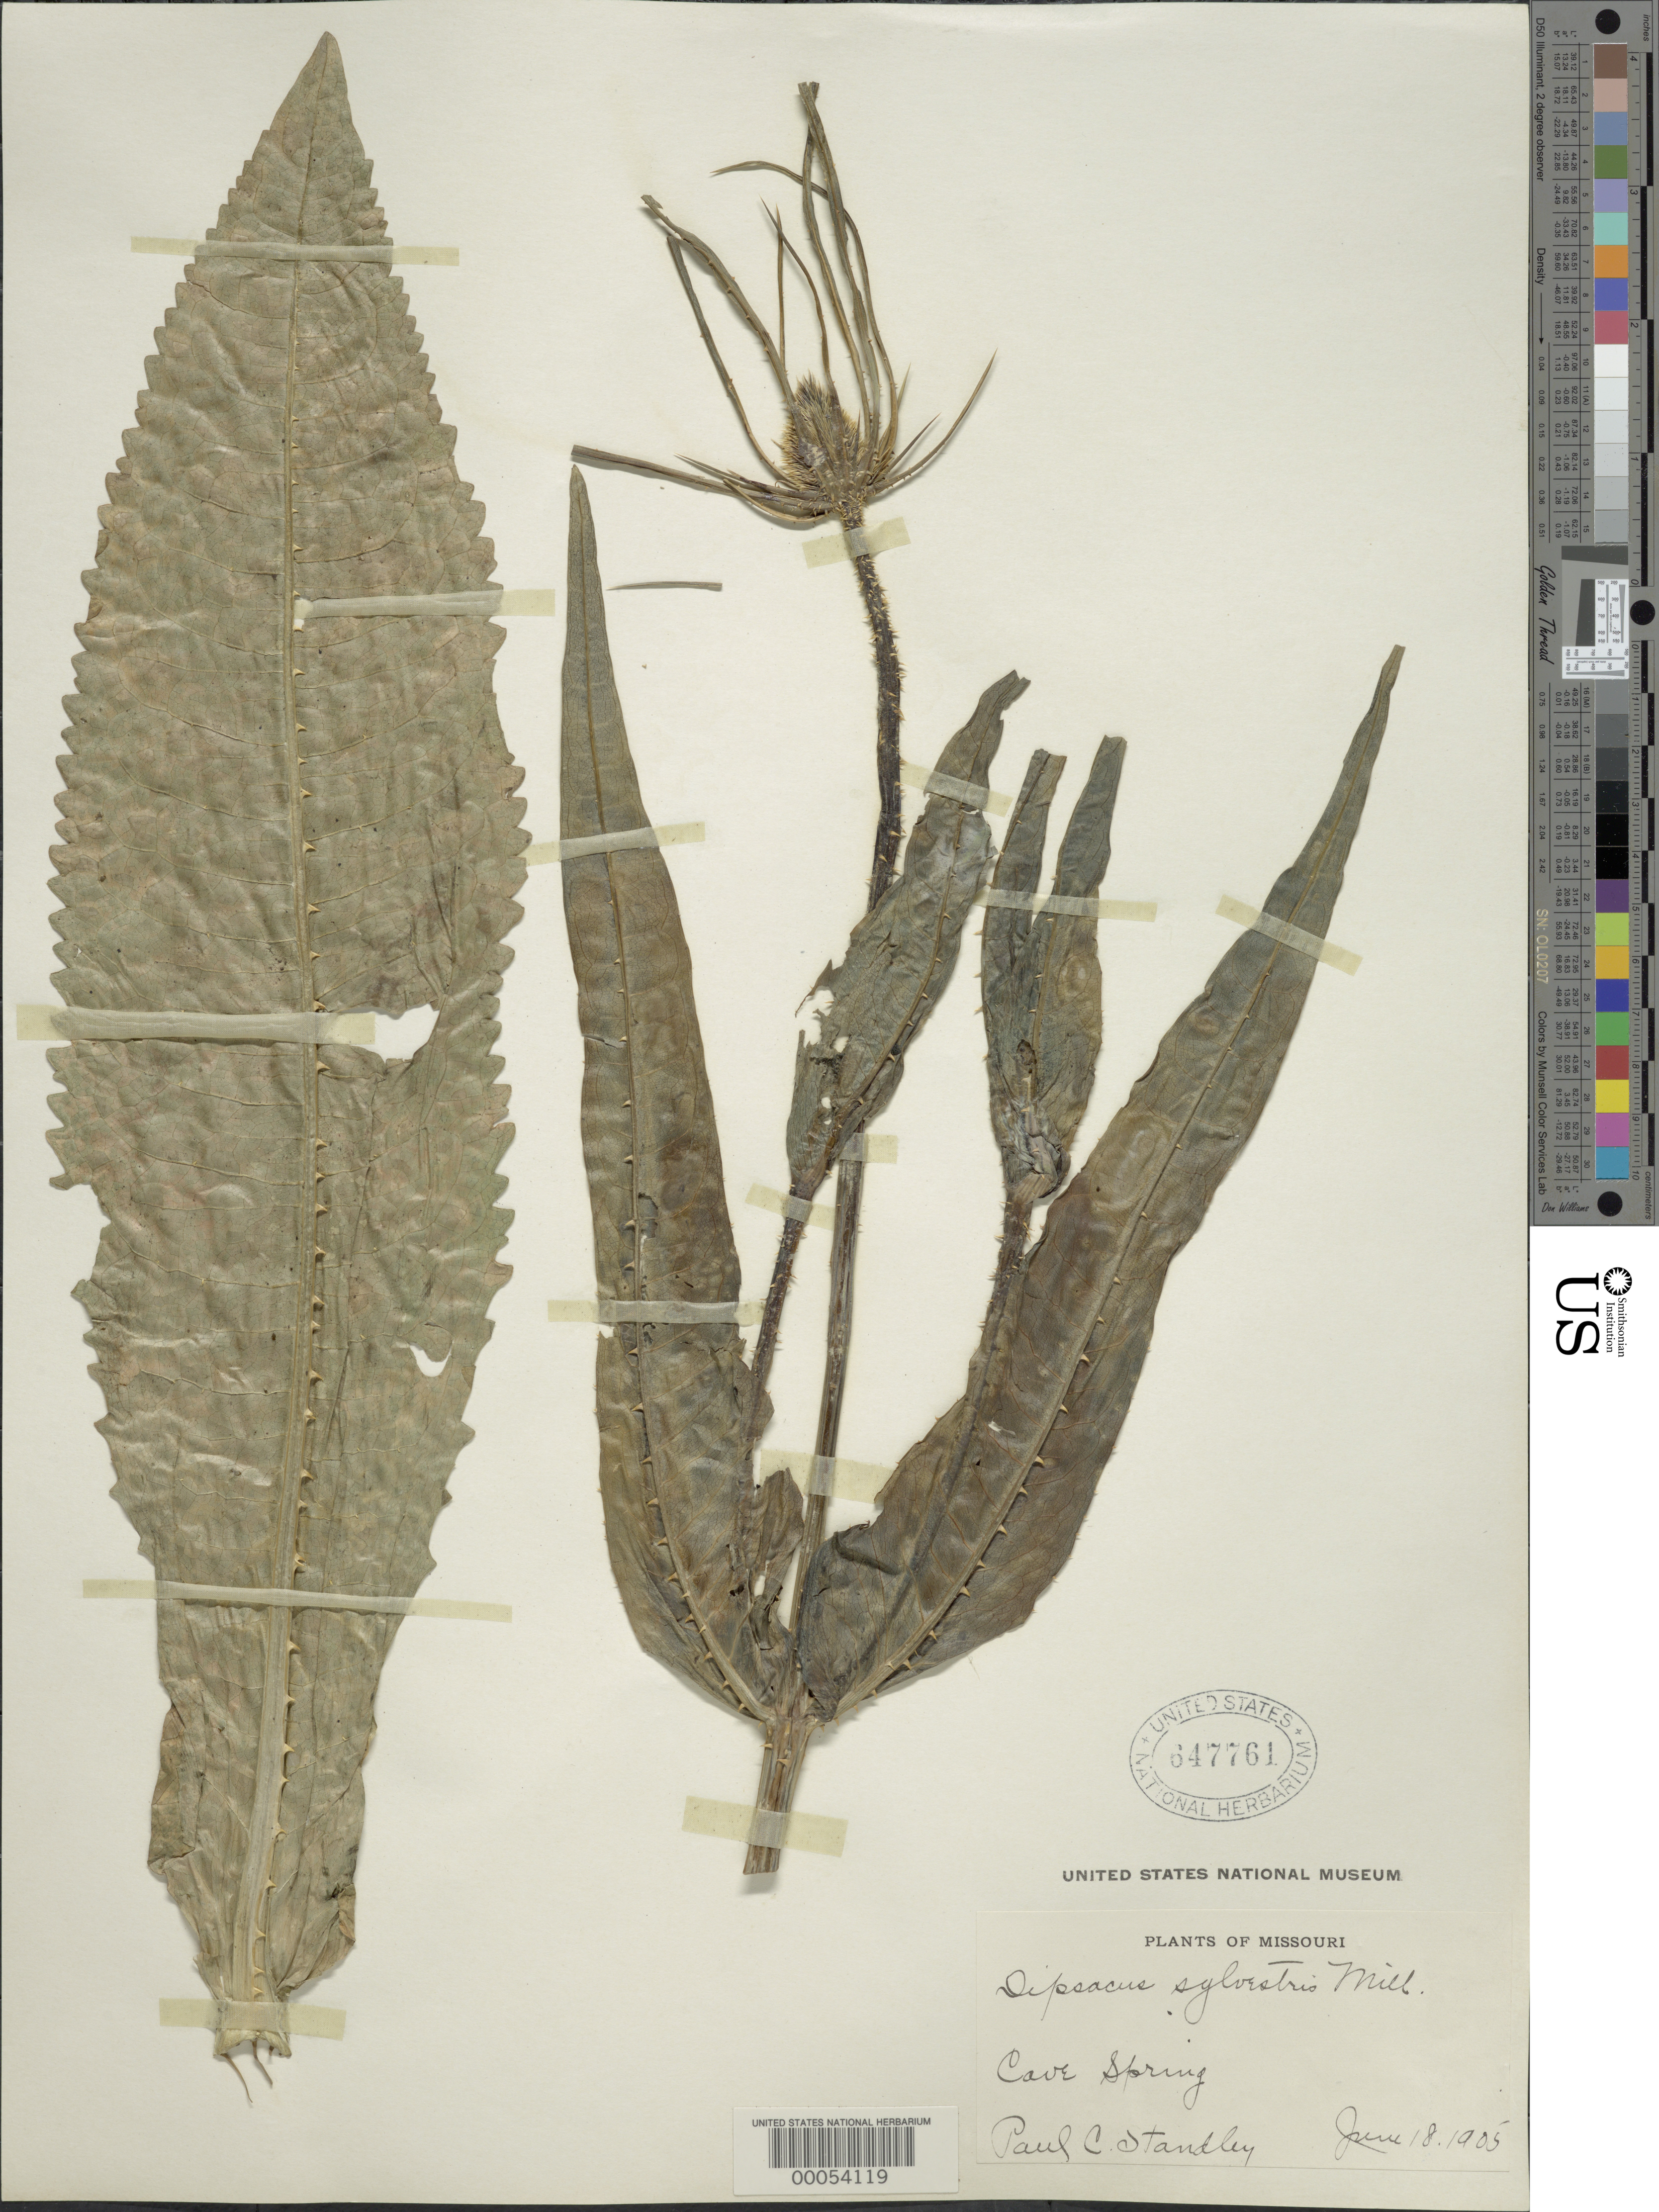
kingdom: Plantae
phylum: Tracheophyta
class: Magnoliopsida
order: Dipsacales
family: Caprifoliaceae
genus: Dipsacus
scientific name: Dipsacus sylvestris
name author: Huds.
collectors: P. C. Standley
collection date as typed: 18 Jun 1905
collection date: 1905-06-18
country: United States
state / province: Missouri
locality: Cave Spring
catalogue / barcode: US 647761